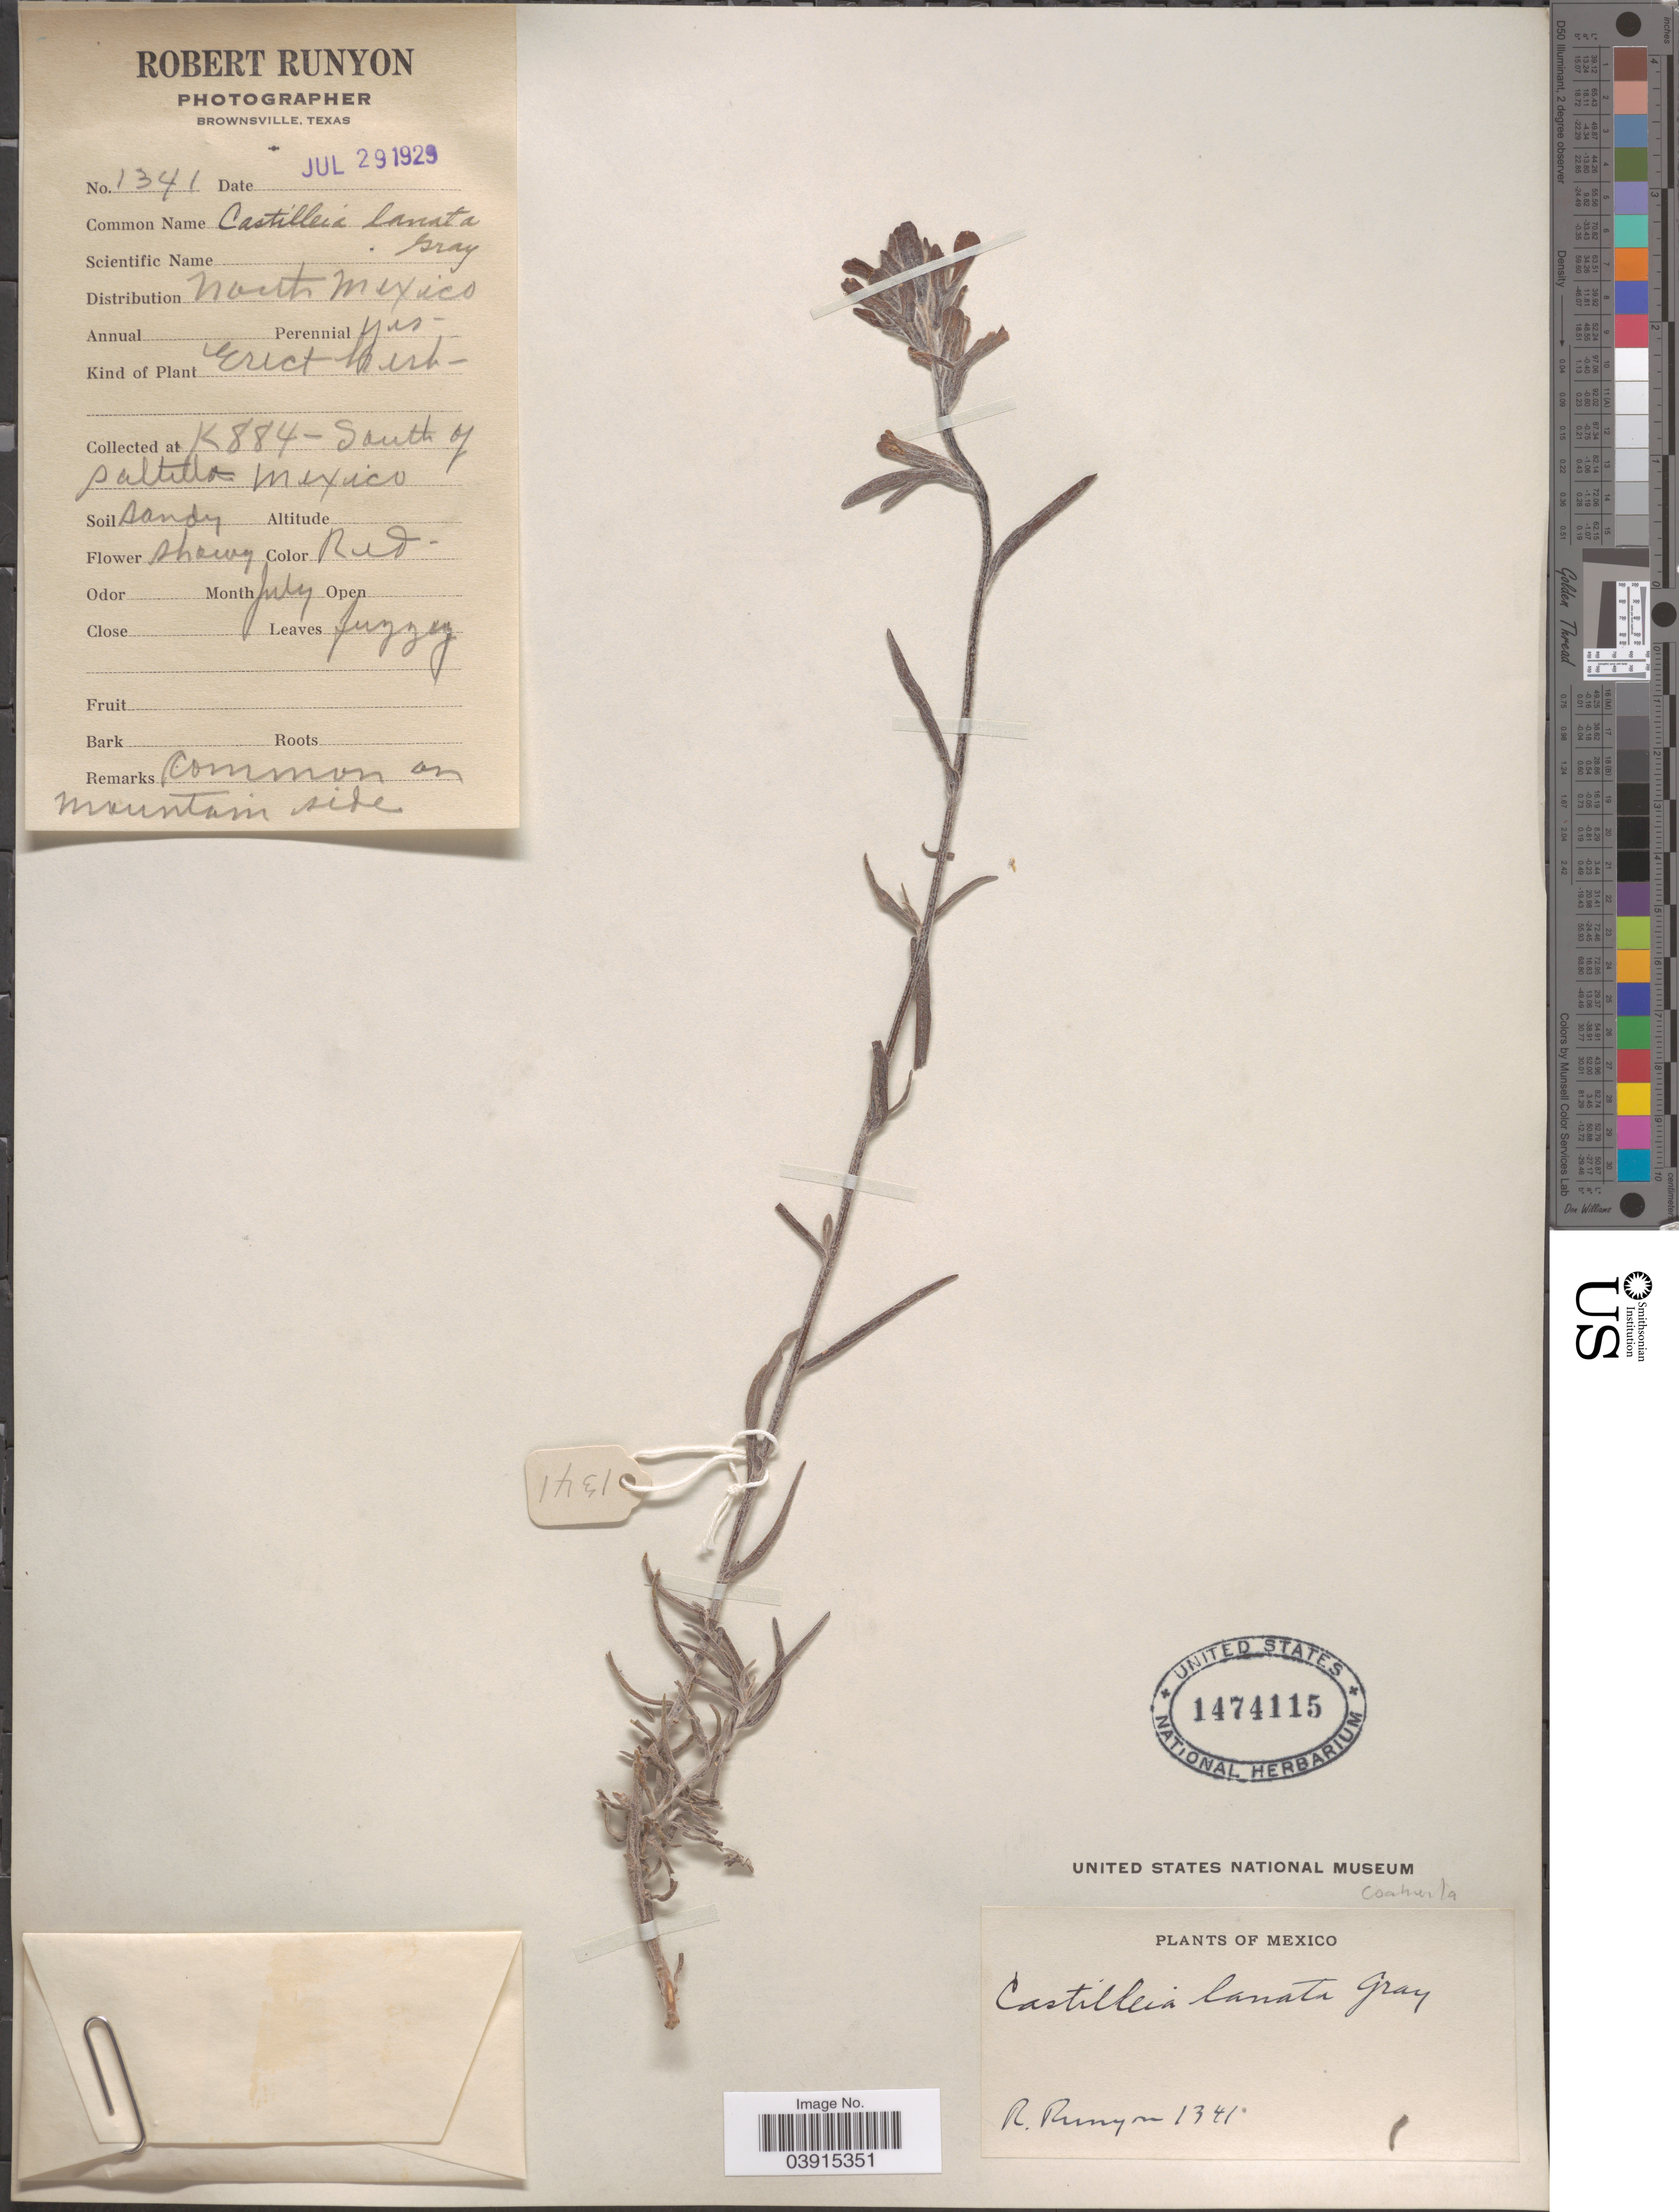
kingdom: Plantae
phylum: Tracheophyta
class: Magnoliopsida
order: Lamiales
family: Orobanchaceae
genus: Castilleja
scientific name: Castilleja lanata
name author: A. Gray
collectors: R. Runyon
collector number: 1341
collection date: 1929-07-29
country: Mexico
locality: K884 - South of Saltillo.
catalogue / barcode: US 1474115